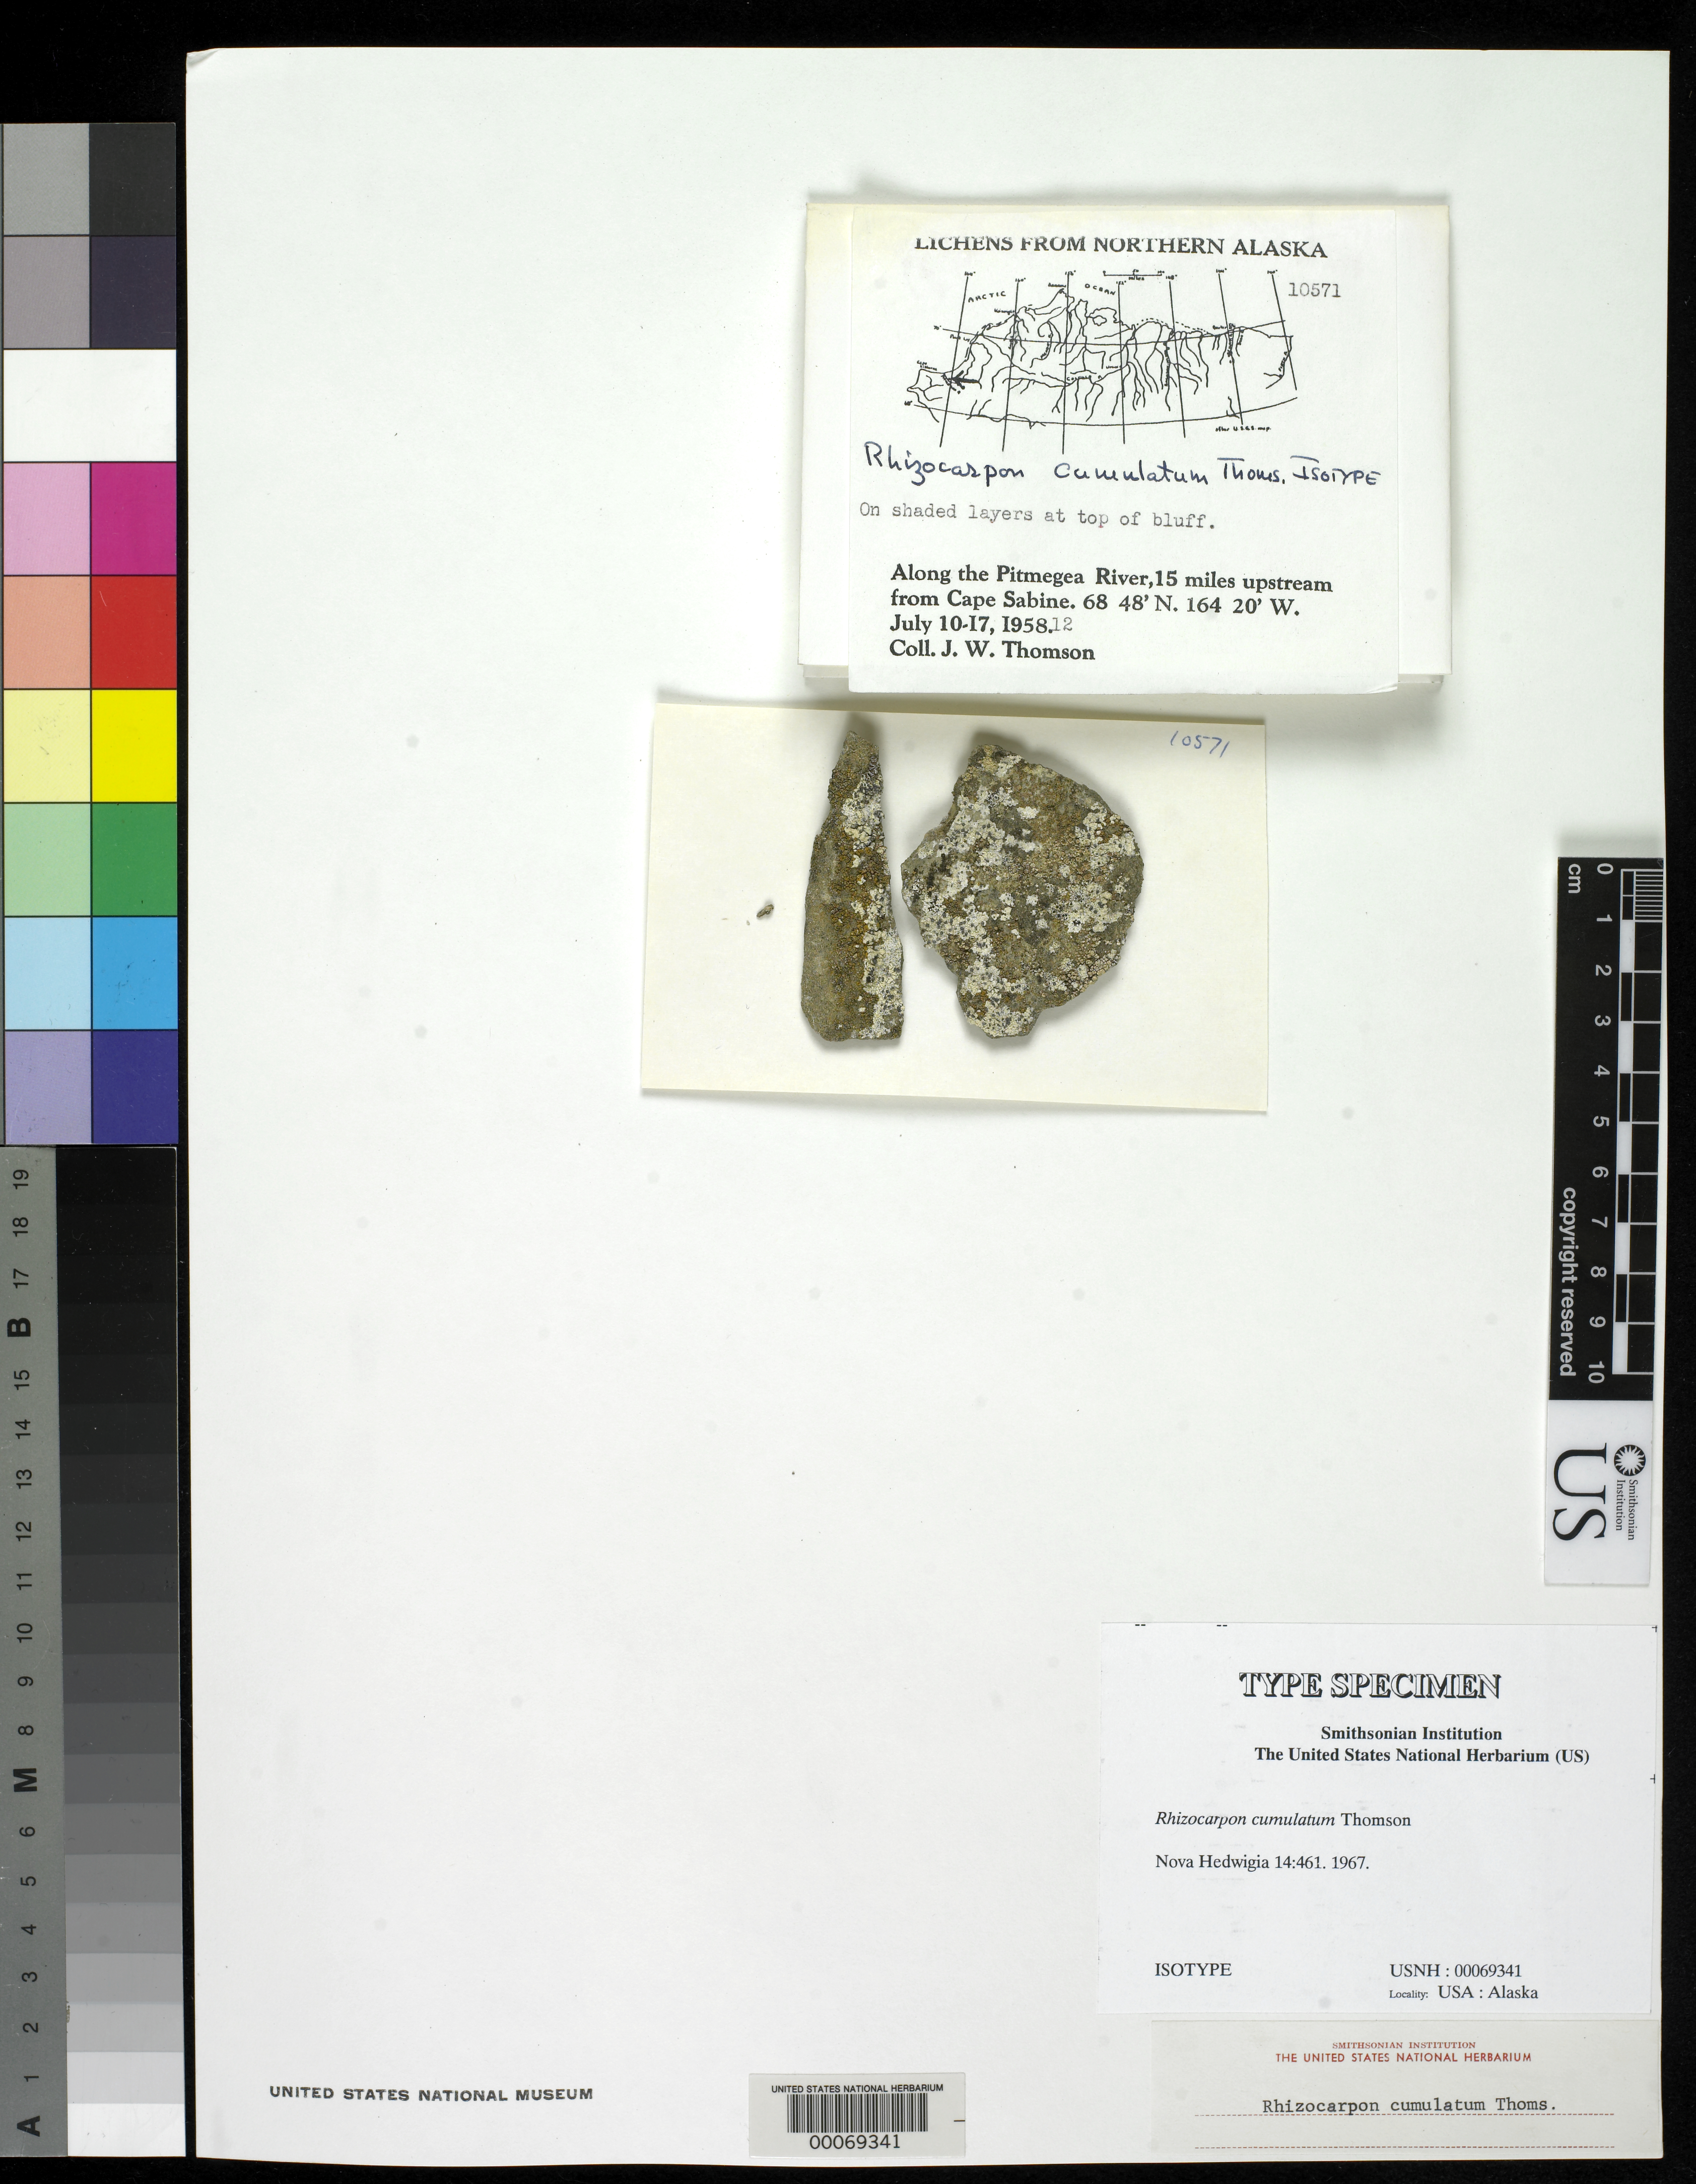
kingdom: Fungi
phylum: Ascomycota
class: Lecanoromycetes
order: Rhizocarpales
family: Rhizocarpaceae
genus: Rhizocarpon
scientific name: Rhizocarpon cumulatum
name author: J.W. Thomson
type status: Isotype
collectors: J. W. Thomson & S. Shushan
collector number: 10571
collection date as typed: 10 Jul 1958 to 17 Jul 1958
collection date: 1958-07-10/1958-07-17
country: United States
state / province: Alaska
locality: Along the Pitmegea River, 15 mi upstream from cape Sabine.